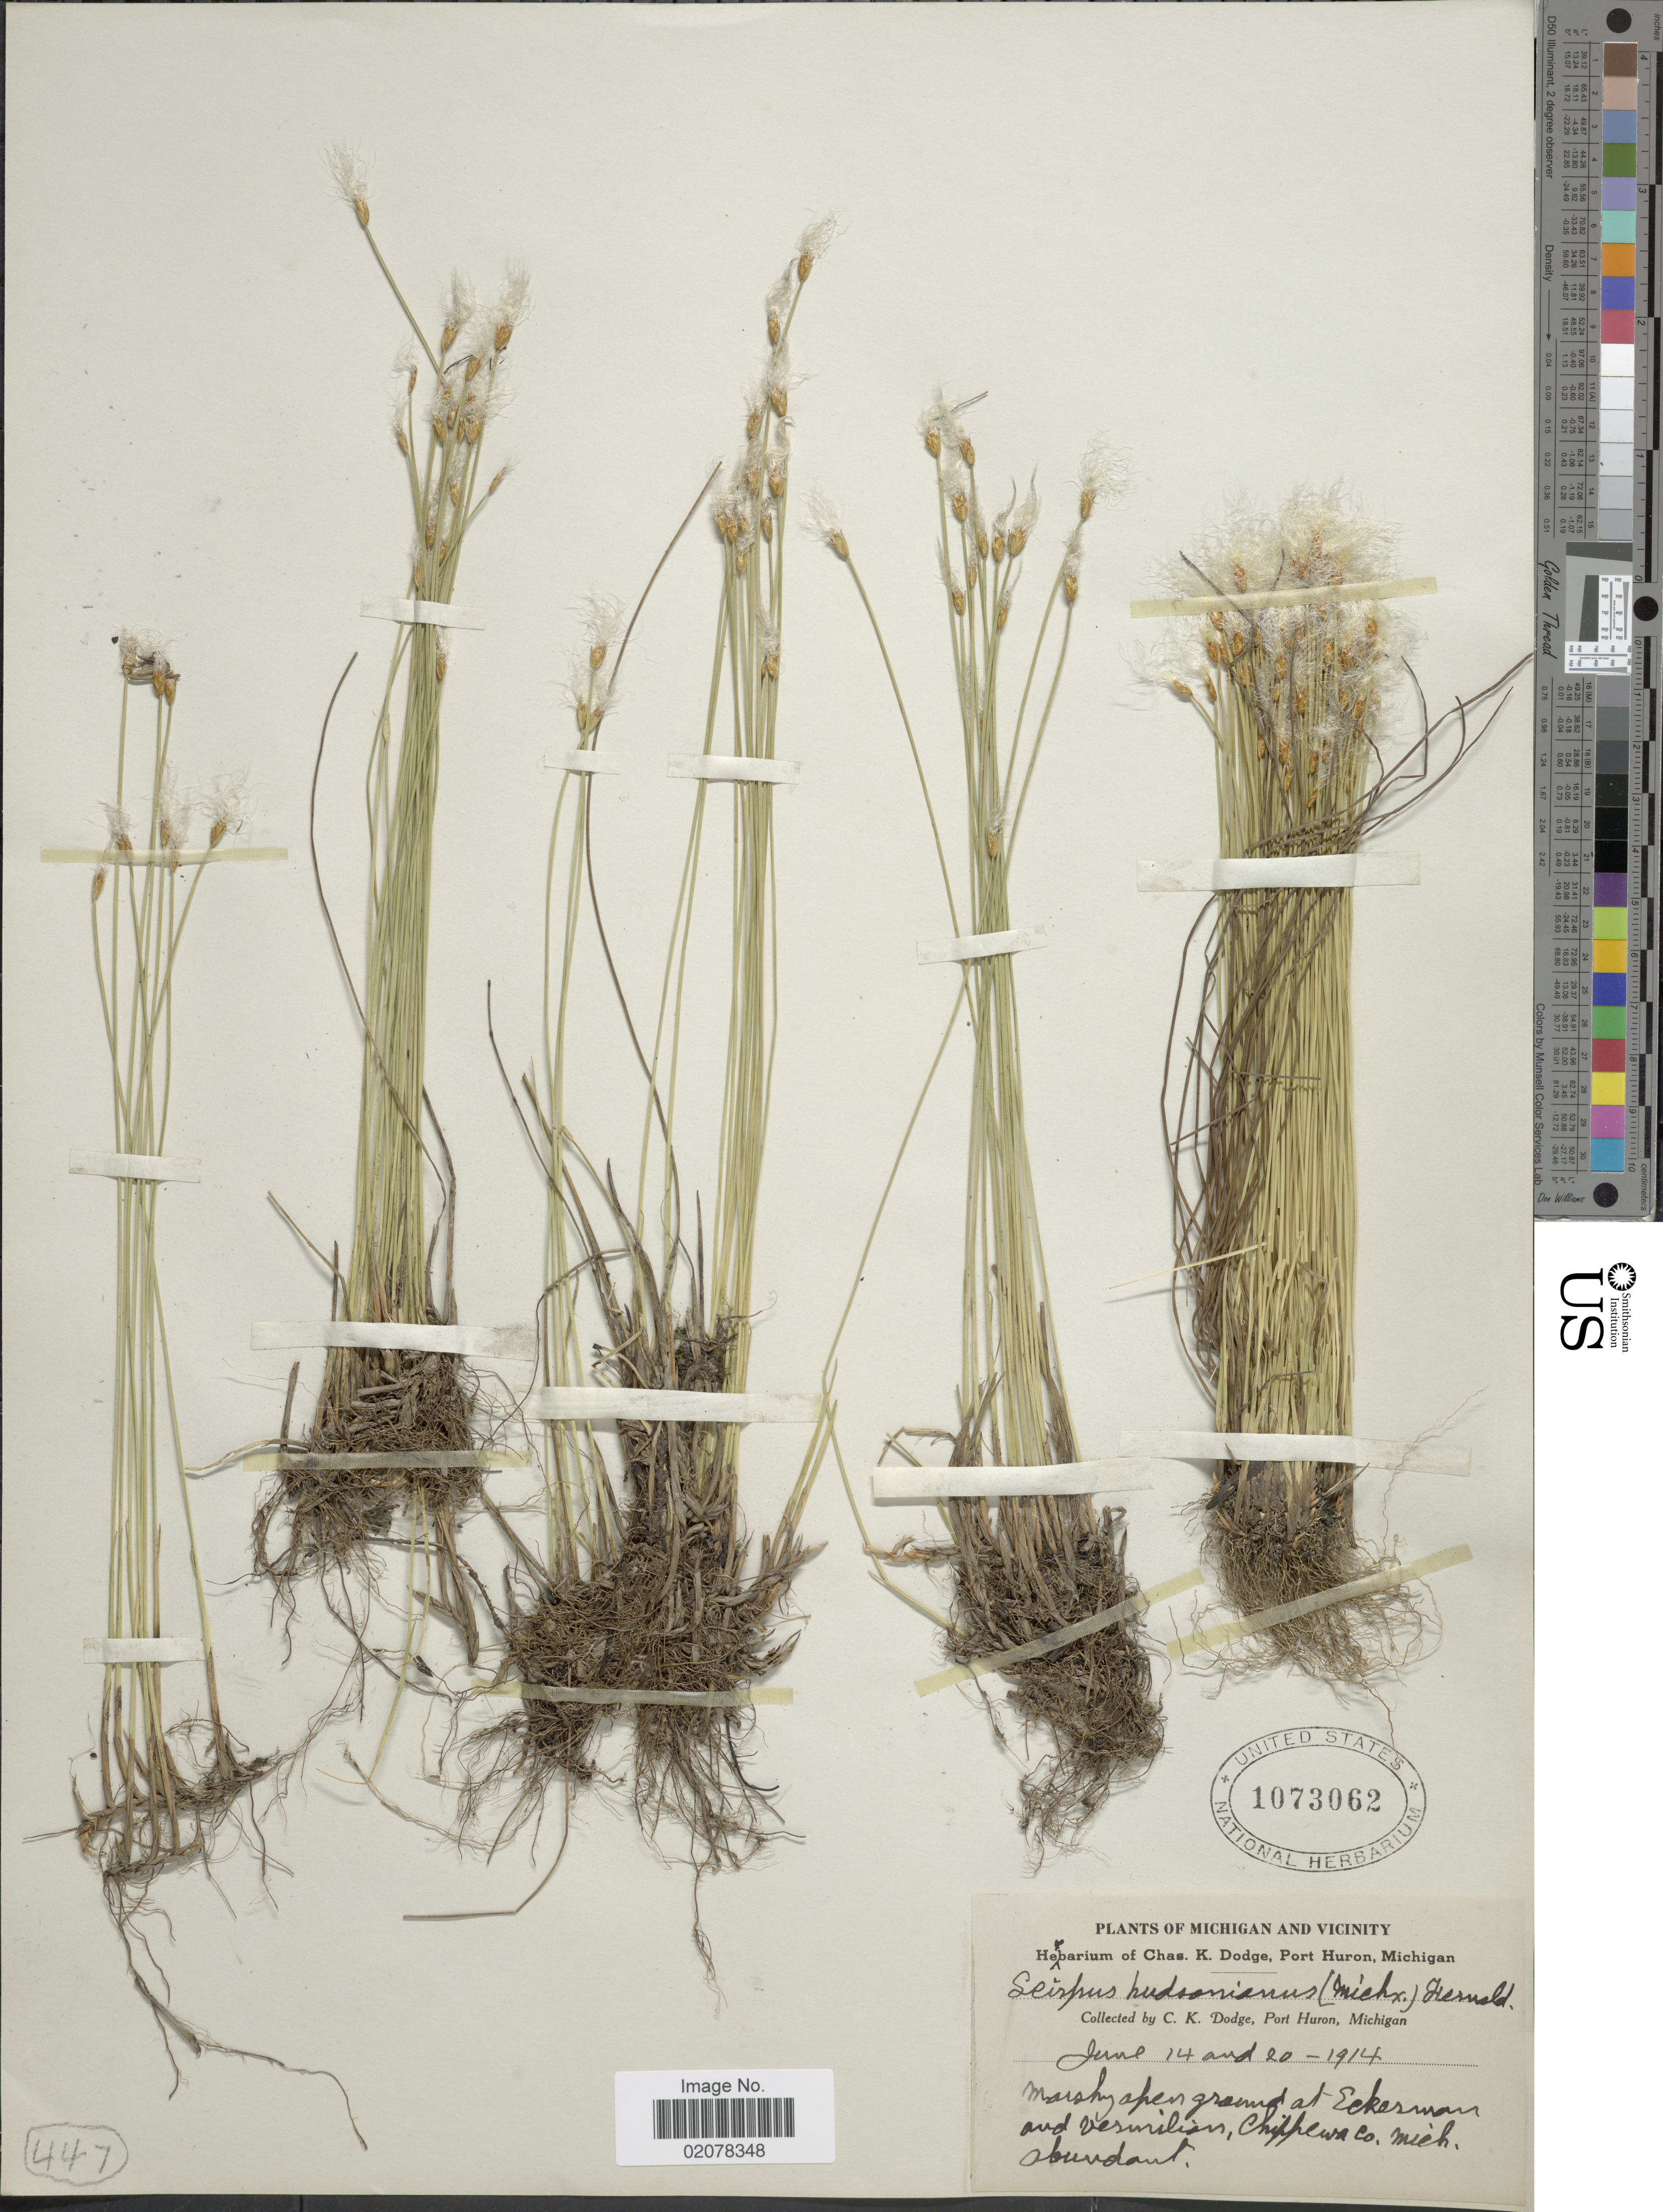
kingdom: Plantae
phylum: Tracheophyta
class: Liliopsida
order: Poales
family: Cyperaceae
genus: Trichophorum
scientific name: Trichophorum alpinum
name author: (L.) Pers.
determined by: Strong, M. T., (US), Smithsonian Institution - National Museum of Natural History (UNITED STATES)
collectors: C. K. Dodge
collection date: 1914-06-14/1914-06-20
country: United States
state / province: Michigan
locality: Michigan and vicinity, open ground at Eckerman and Vermilion, Chippewa Co.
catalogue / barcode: US 1073062